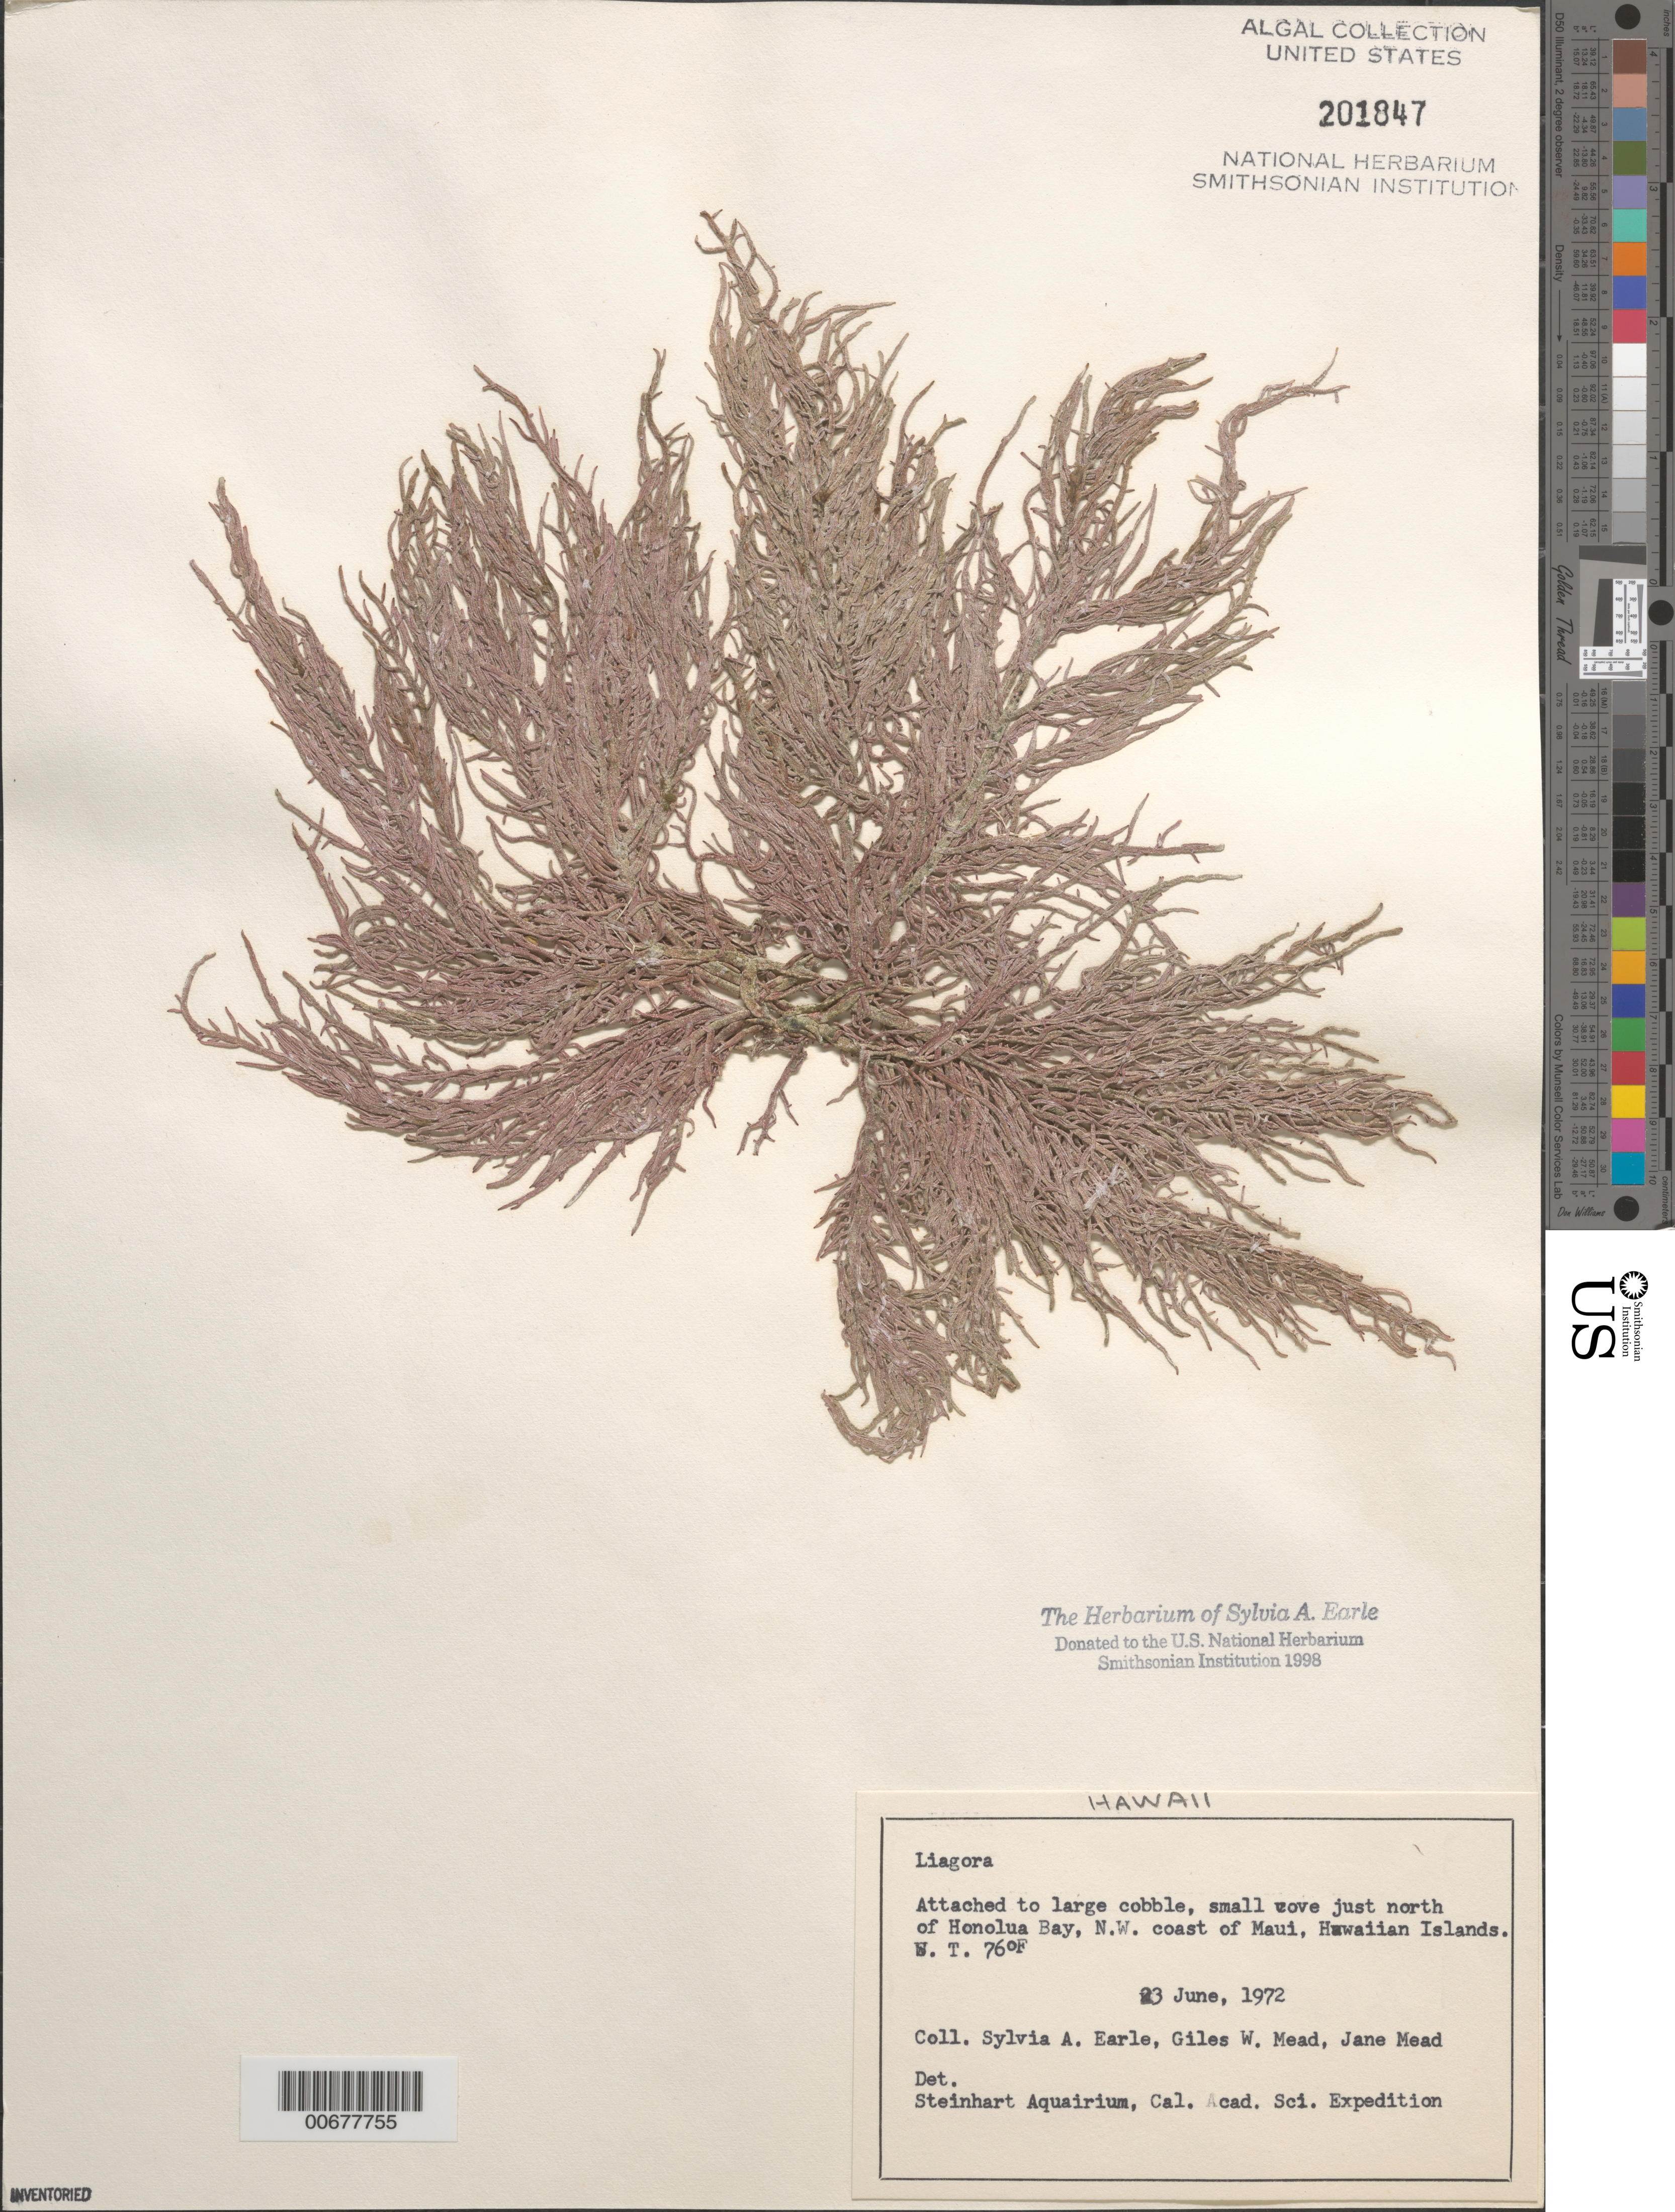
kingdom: Plantae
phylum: Rhodophyta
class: Florideophyceae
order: Nemaliales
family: Liagoraceae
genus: Liagora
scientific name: Liagora sp.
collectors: S. A. Earle, G. W. Mead & J. Mead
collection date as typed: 23 Jun 1972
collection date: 1972-06-23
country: United States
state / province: Hawaii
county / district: Maui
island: Maui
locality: Small cove just north of Honolua Bay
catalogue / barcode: US 201847